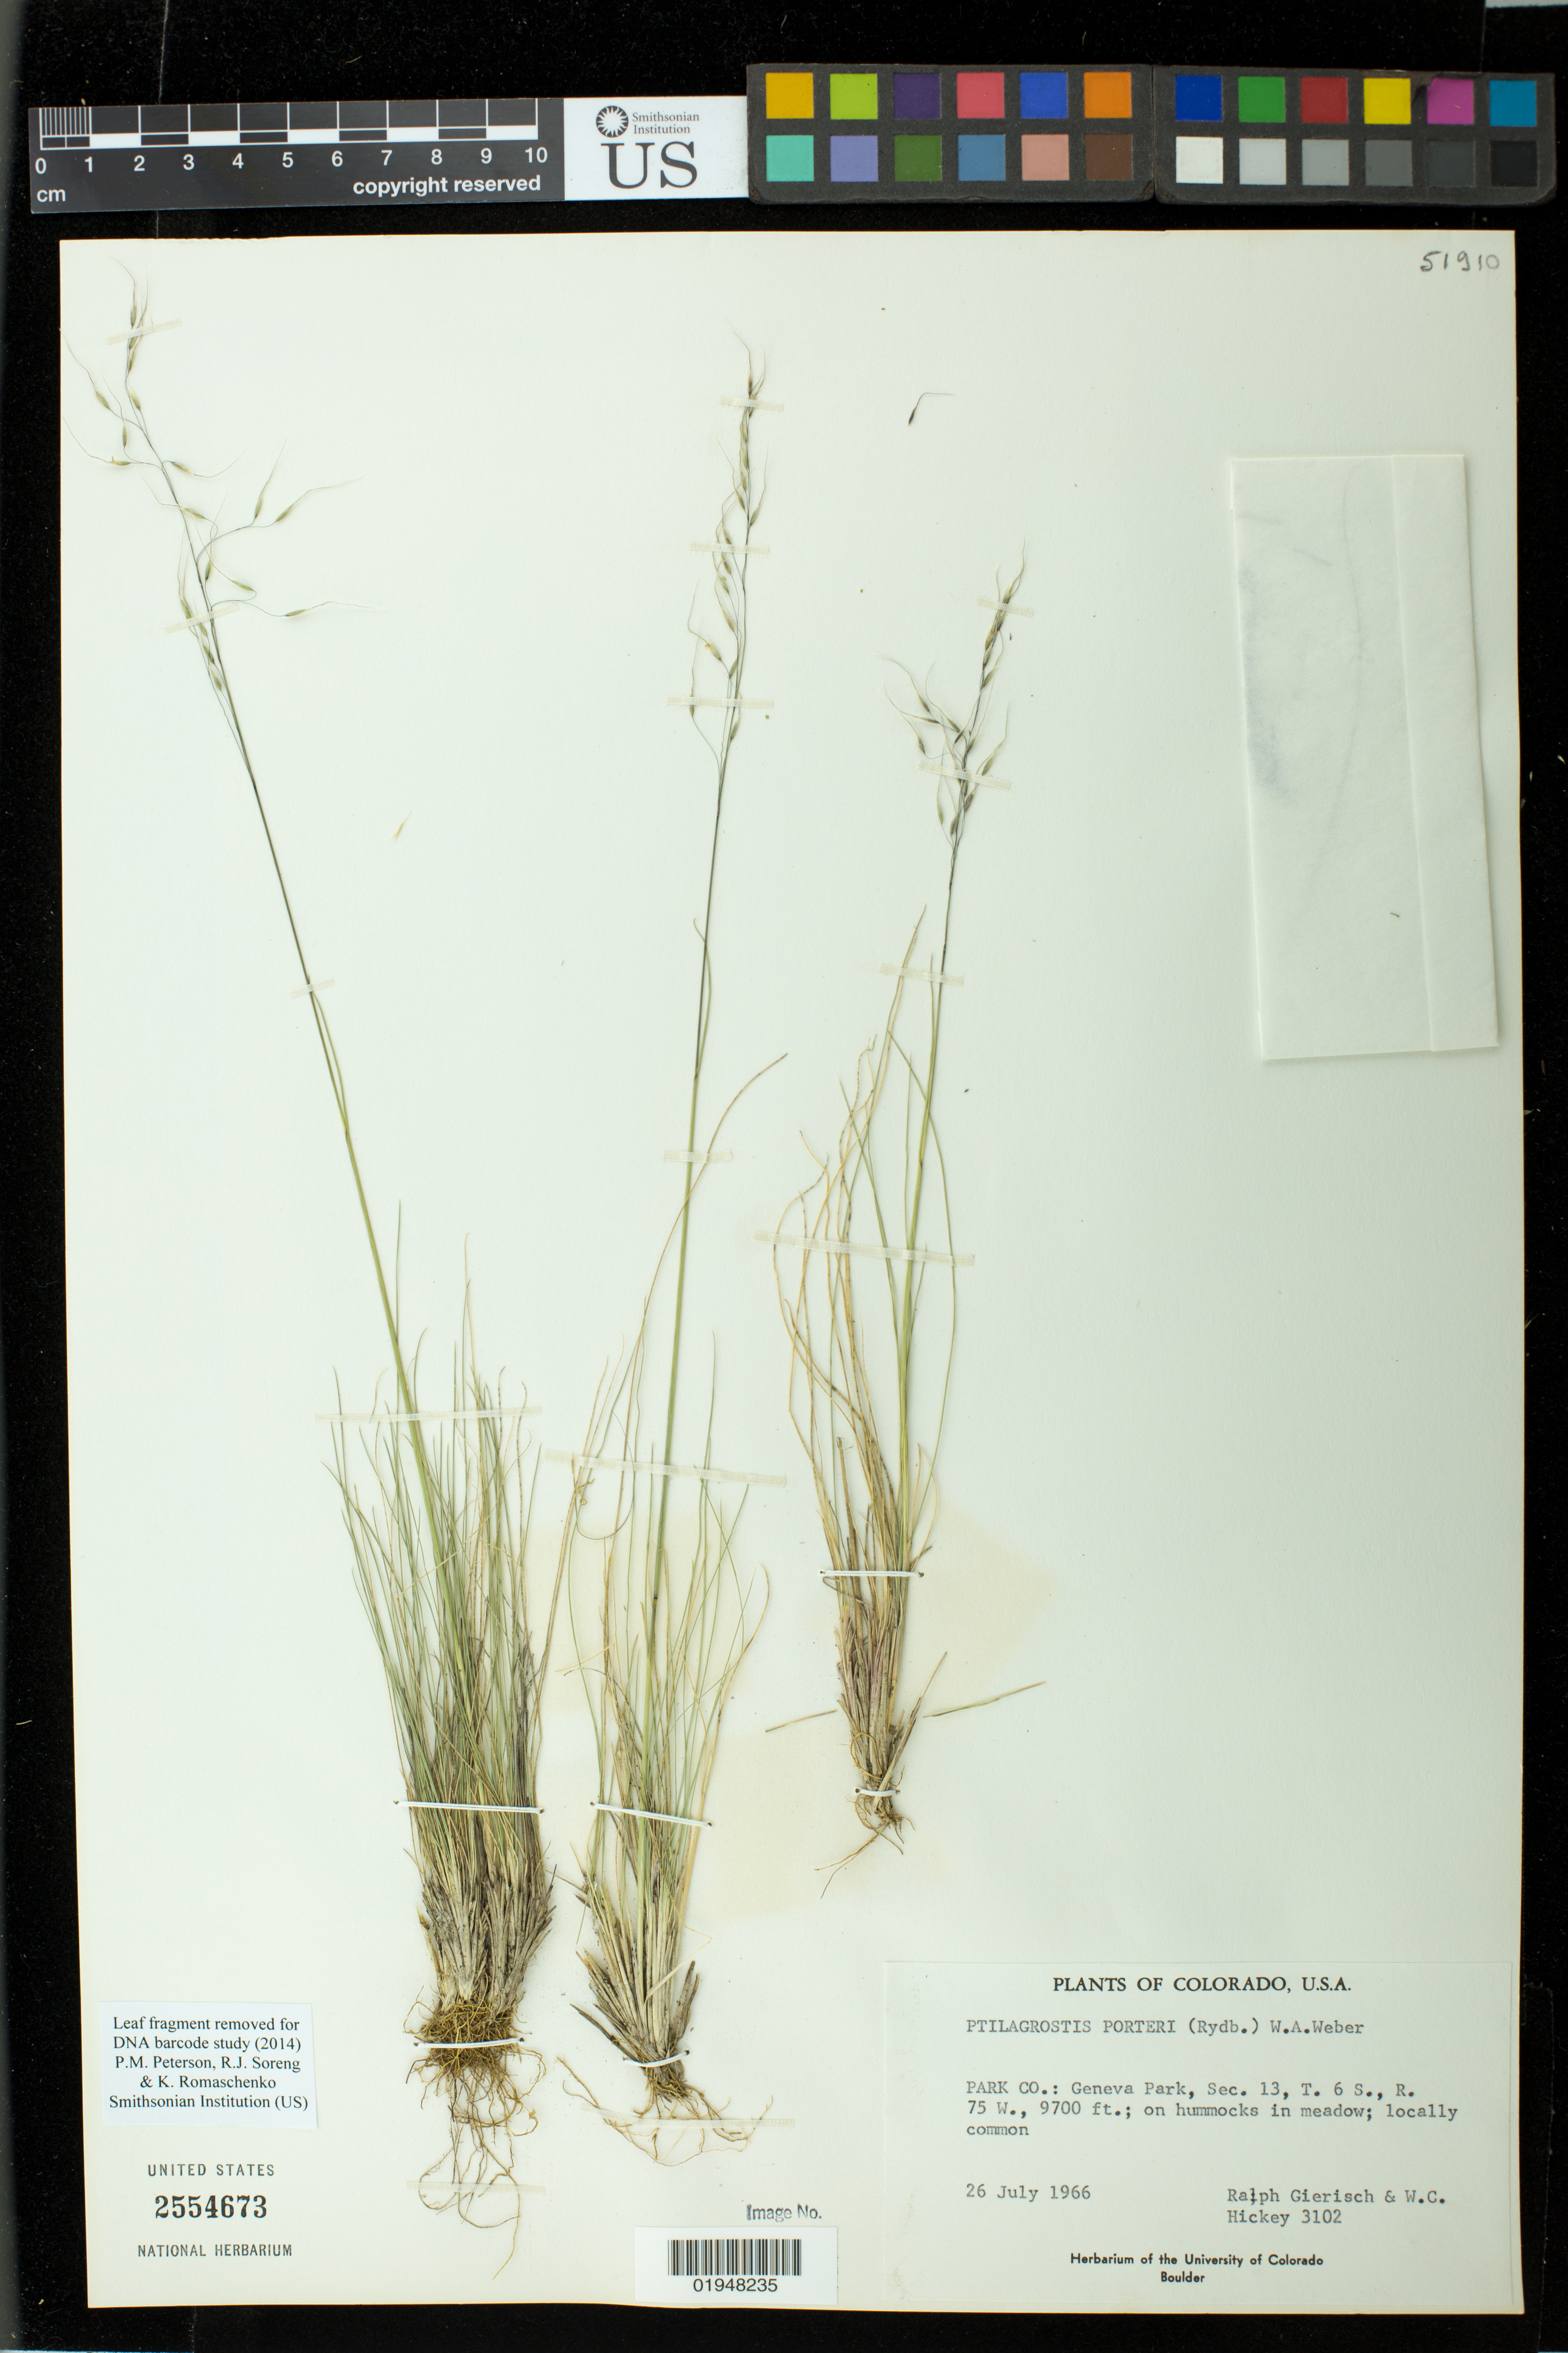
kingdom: Plantae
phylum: Tracheophyta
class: Liliopsida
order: Poales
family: Poaceae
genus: Ptilagrostis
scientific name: Ptilagrostis porteri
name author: (Rydb.) W.A. Weber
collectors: R. Gierisch & W. Hickey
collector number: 3102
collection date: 1966-07-26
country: United States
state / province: Colorado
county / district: Park County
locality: Geneva Park, Sec. 13, T. 6 S., R. 75 W.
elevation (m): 2957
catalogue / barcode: US 2554673